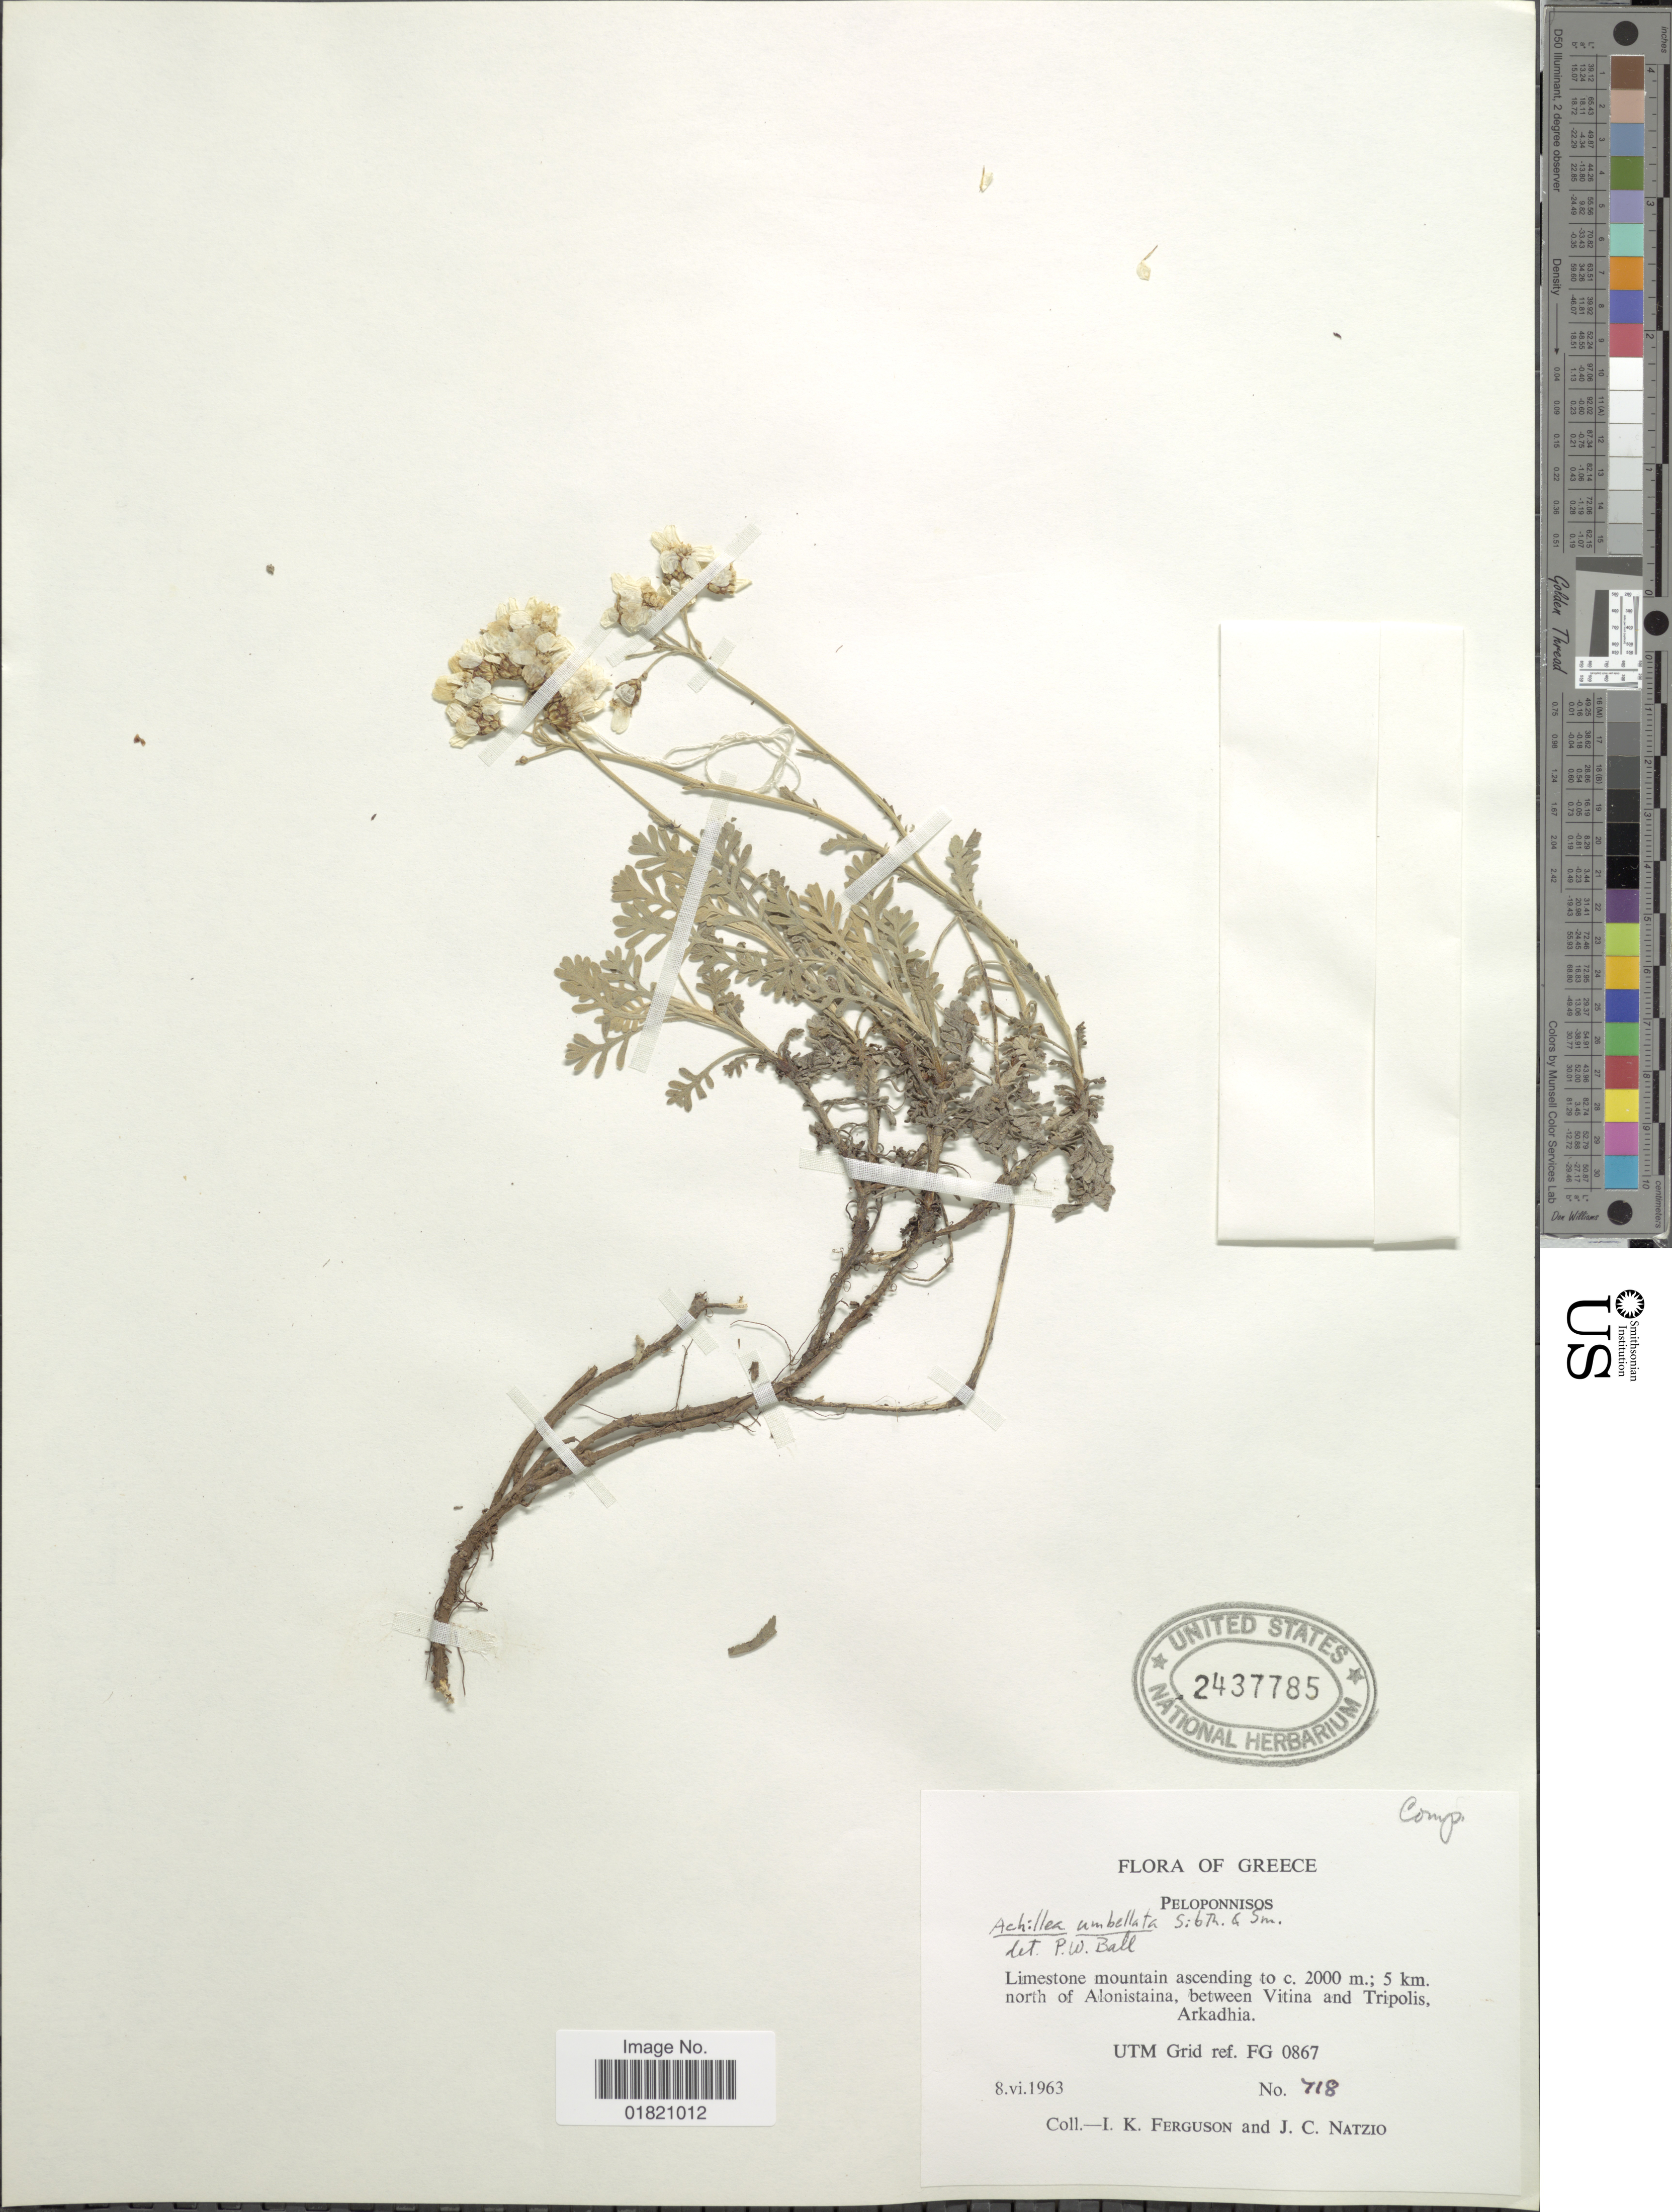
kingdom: Plantae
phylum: Tracheophyta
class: Magnoliopsida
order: Asterales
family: Asteraceae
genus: Achillea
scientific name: Achillea umbellata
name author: Sibth. & Sm.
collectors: I. K. Ferguson & J. Natzio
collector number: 718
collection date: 1963-06-08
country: Greece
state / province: Peloponnese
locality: Peloponnisos. 5 km. north of Alonistaina, between Vitina and Tripolis, Arkadhia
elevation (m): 2000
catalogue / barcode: US 2437785